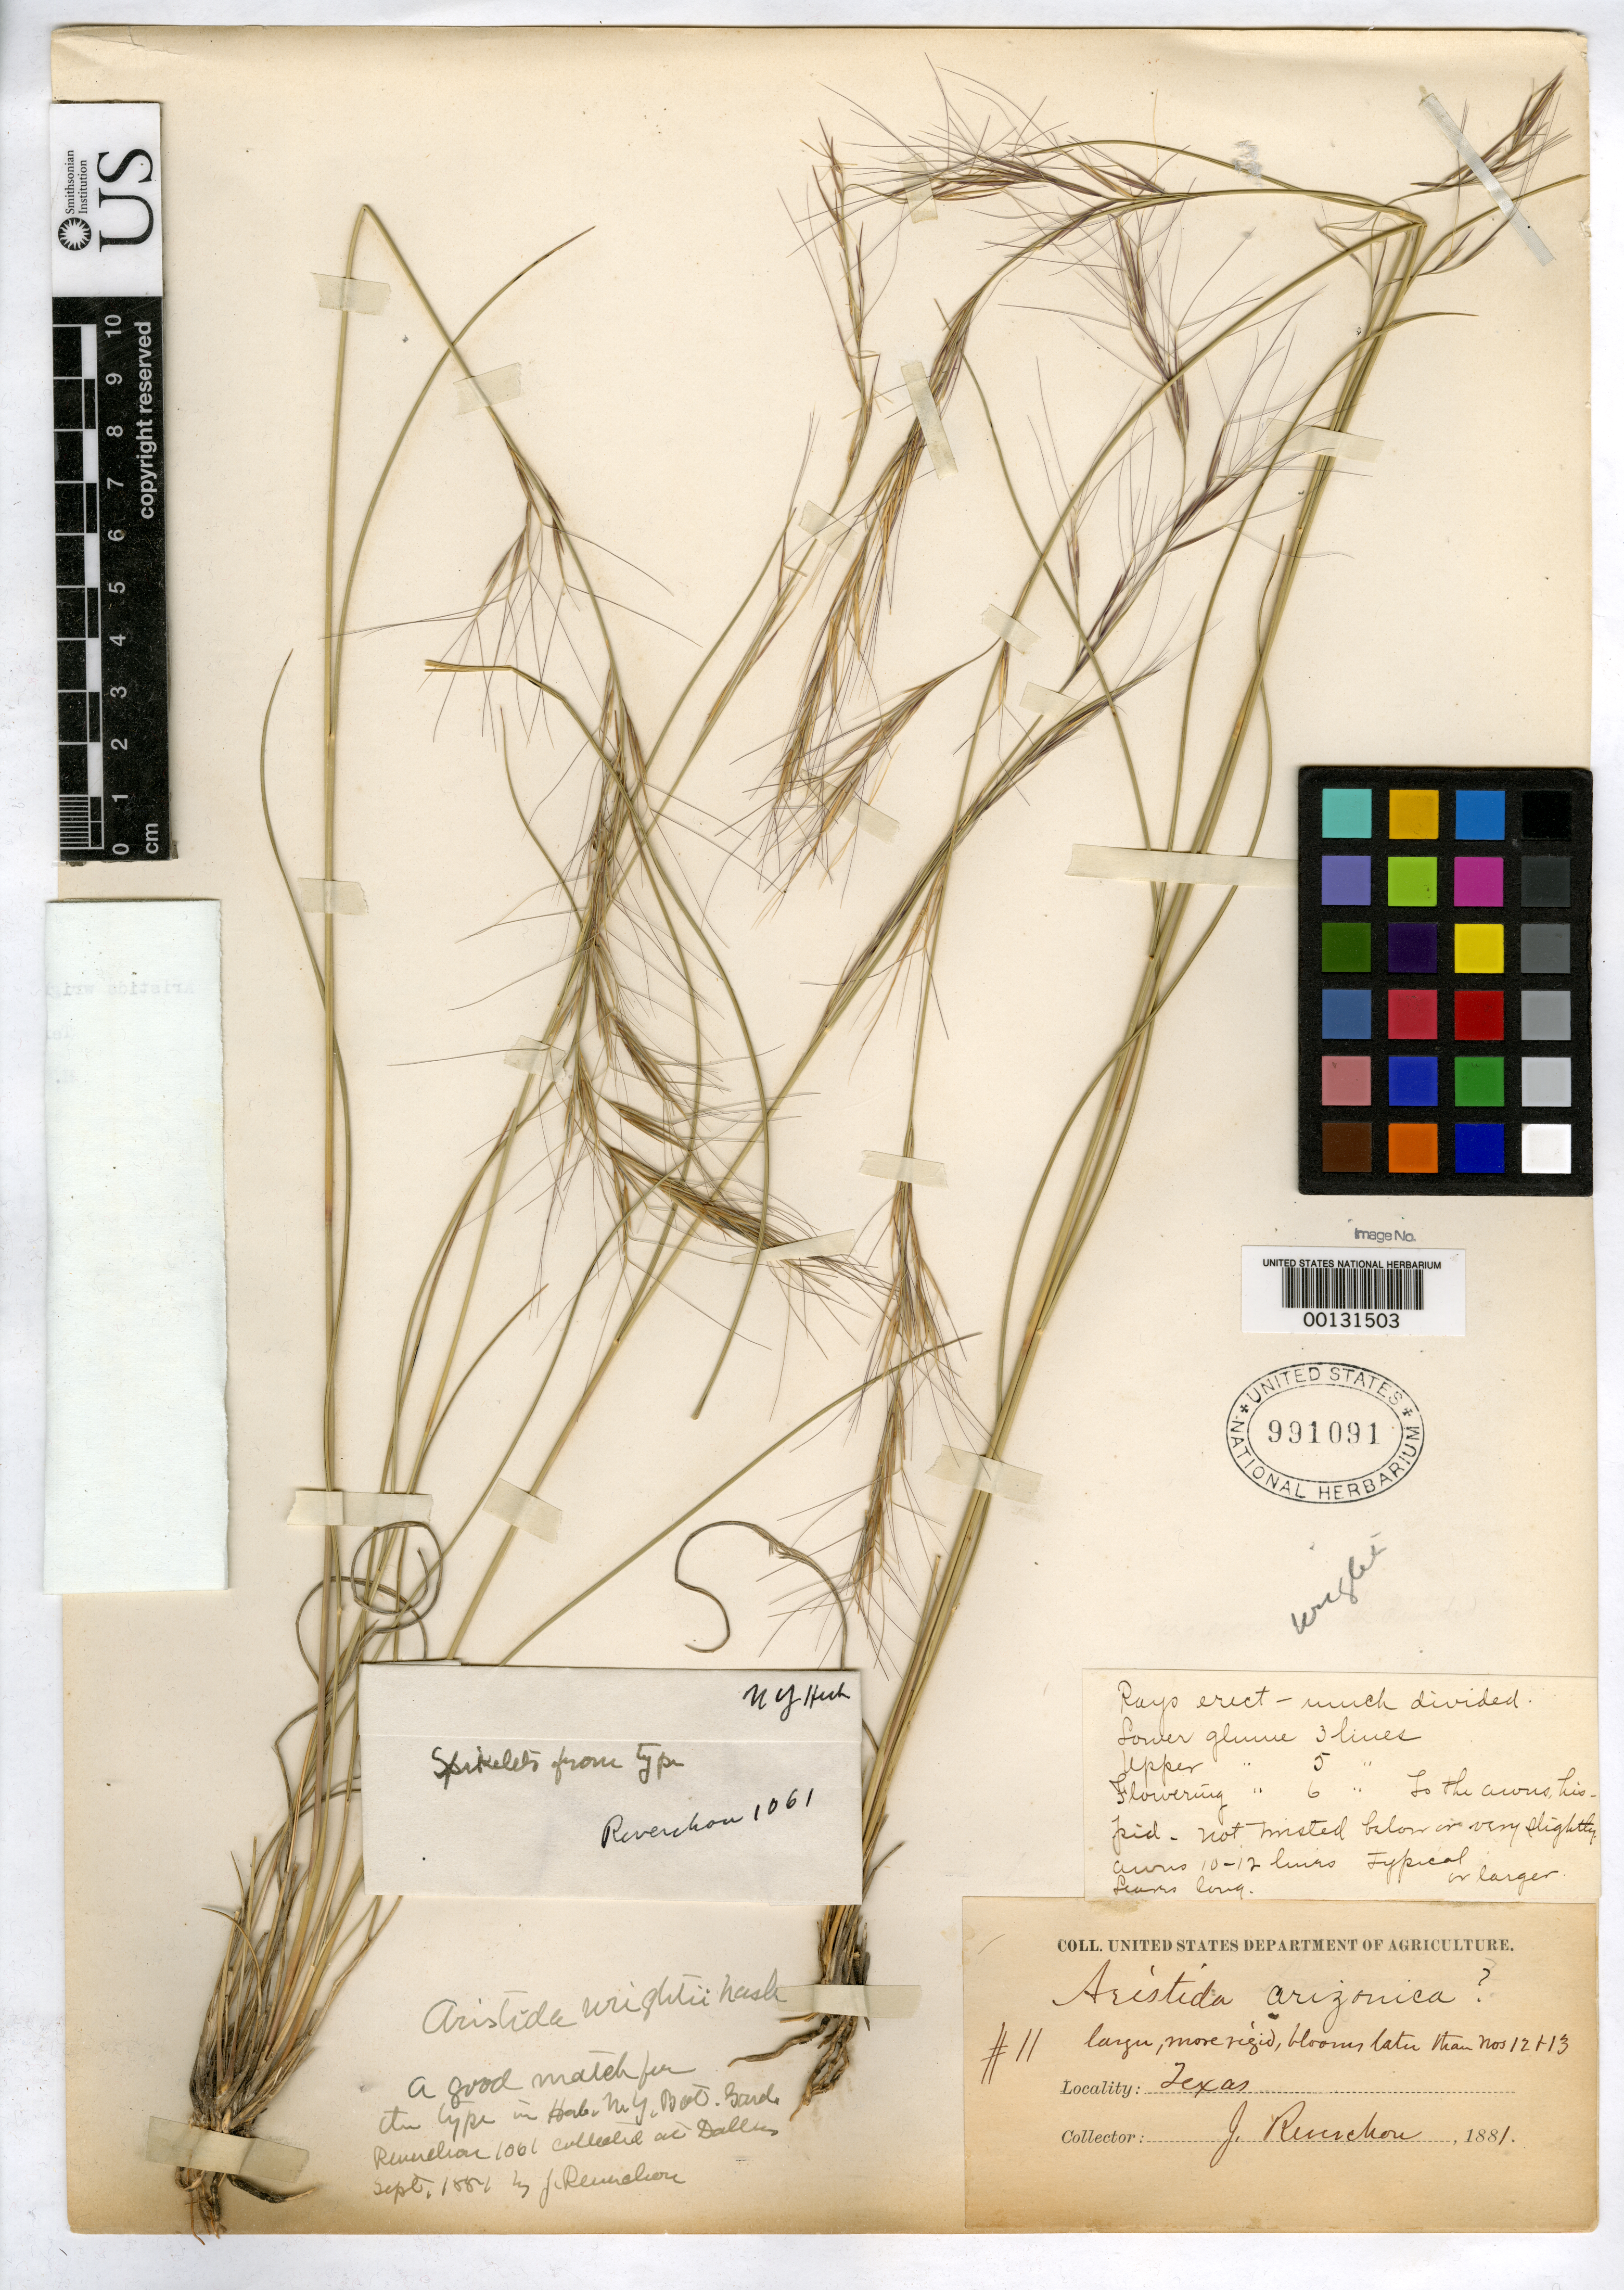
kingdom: Plantae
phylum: Tracheophyta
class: Liliopsida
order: Poales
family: Poaceae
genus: Aristida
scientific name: Aristida wrightii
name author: Nash in Small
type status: Isotype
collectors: J. Reverchon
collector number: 1061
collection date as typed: Sep 1881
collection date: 1881-09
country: United States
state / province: Texas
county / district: Dallas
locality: Dallas.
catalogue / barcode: US 991091